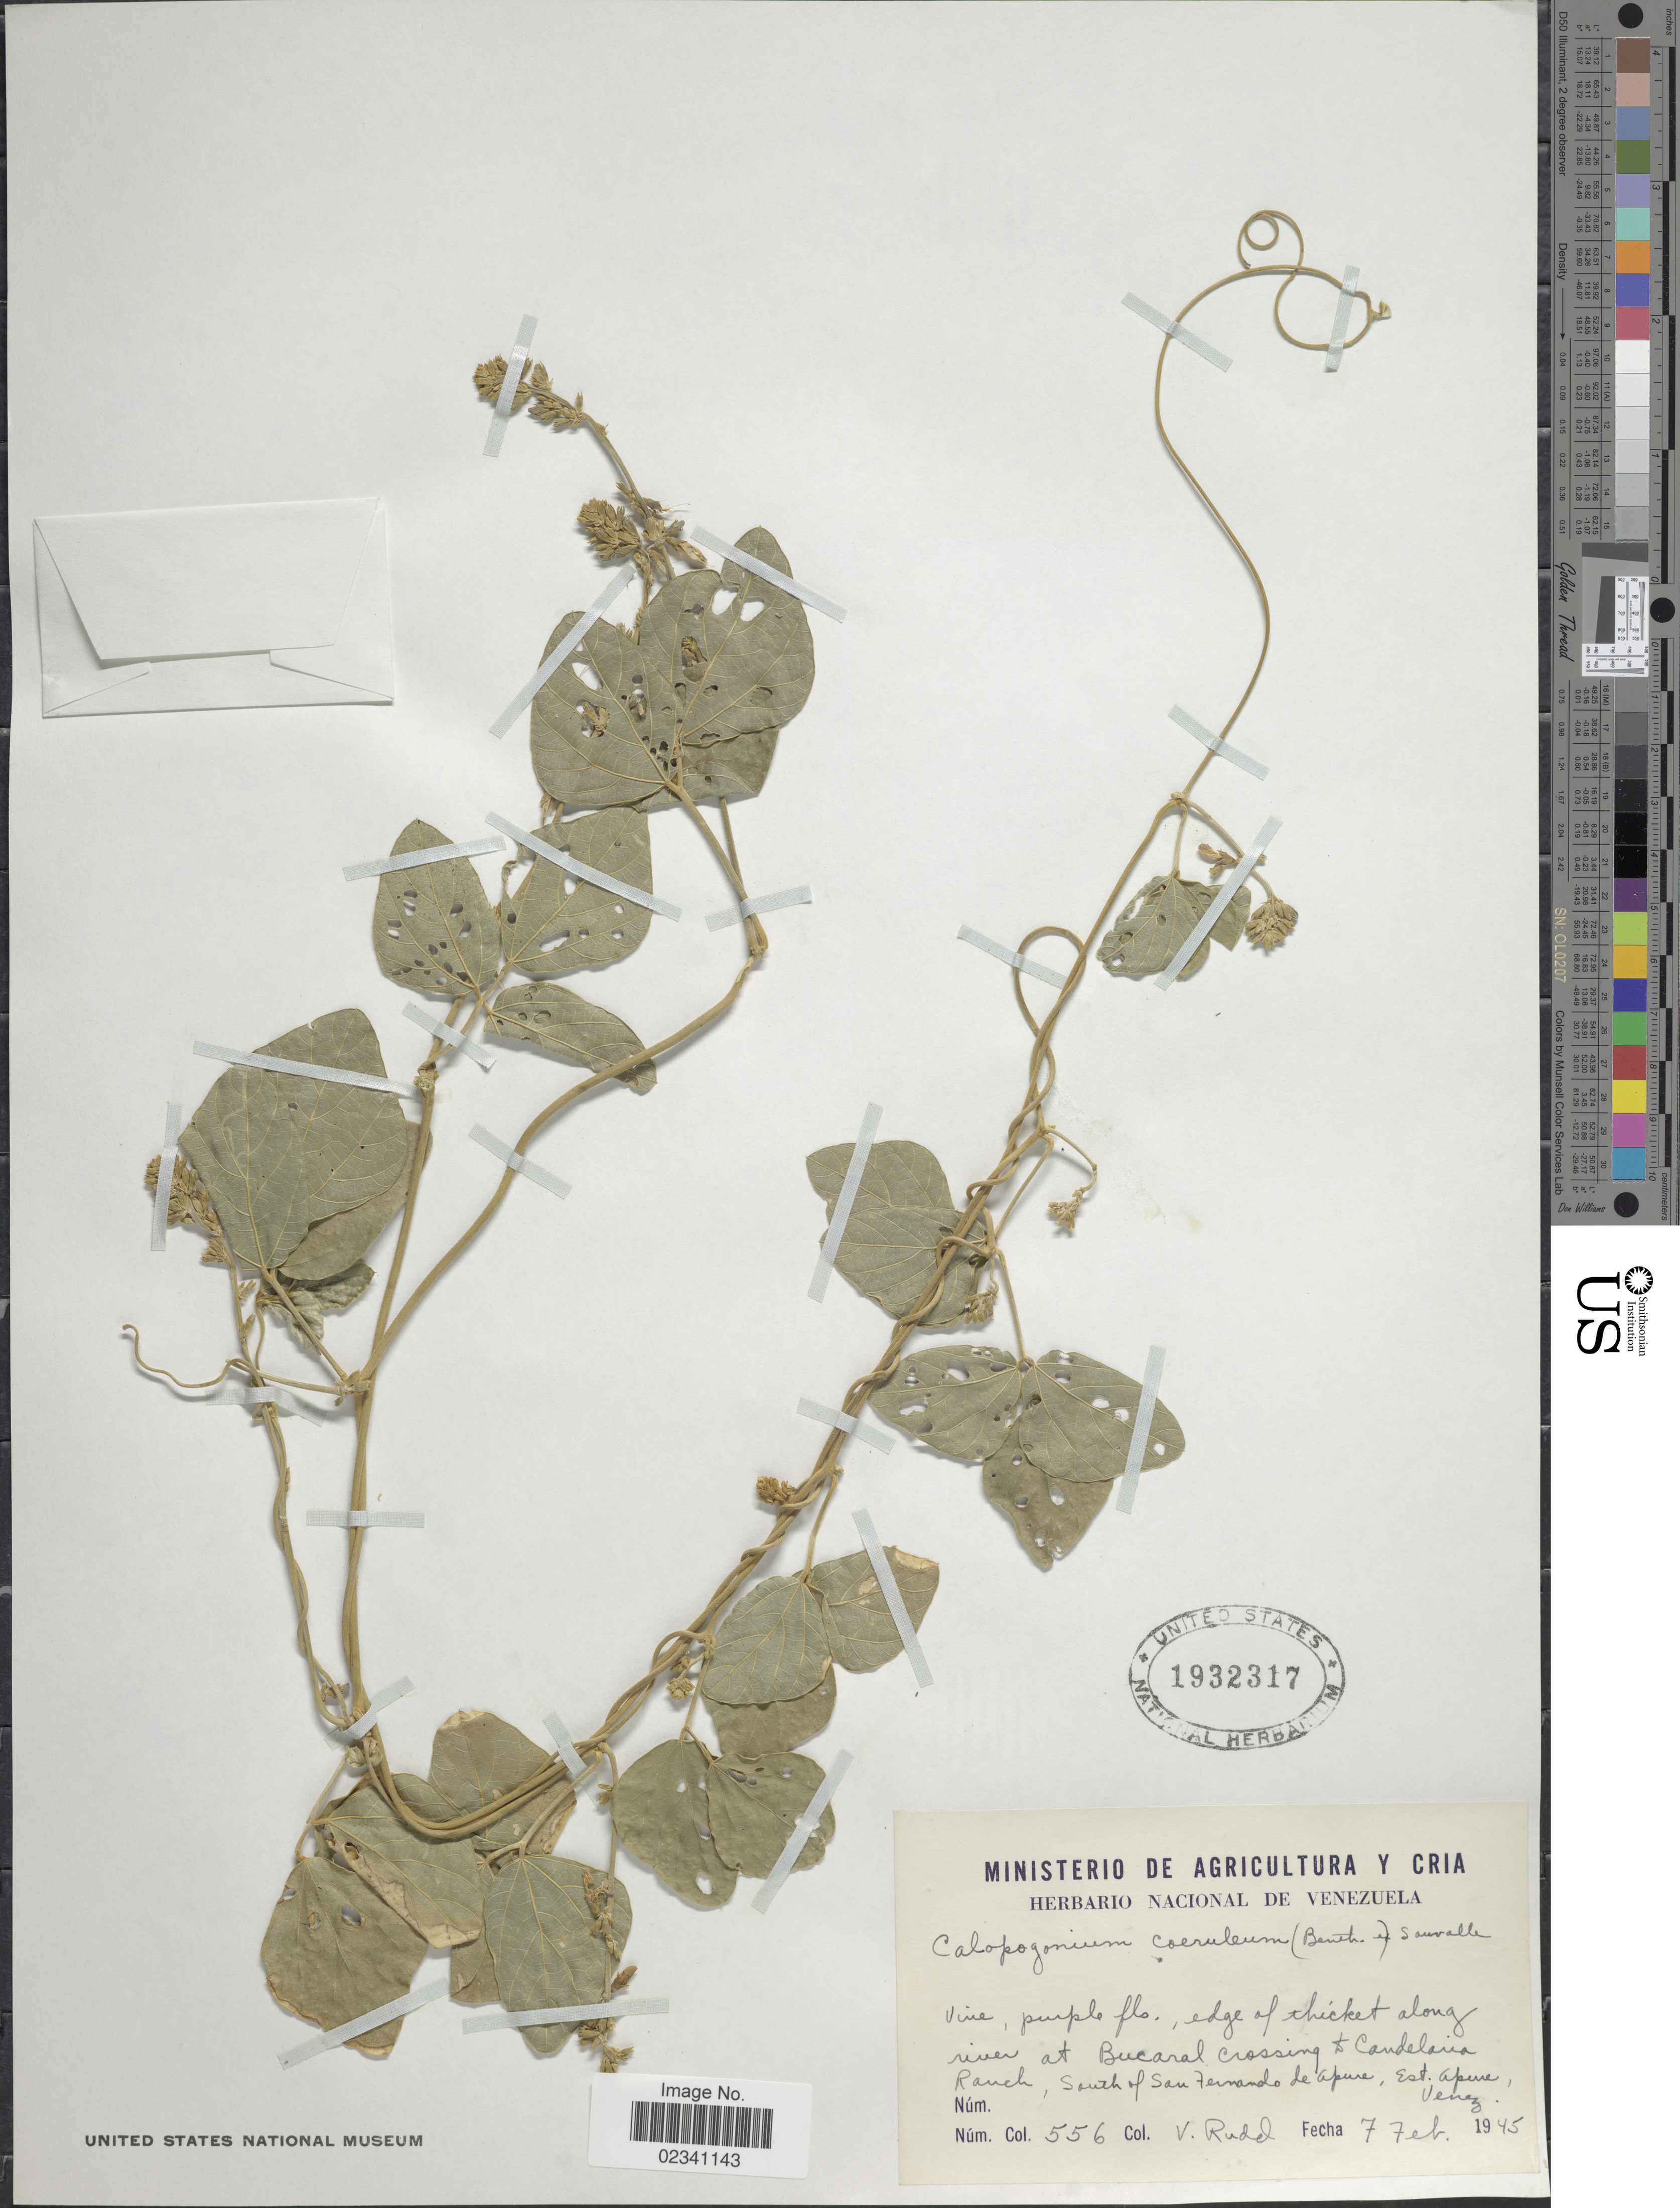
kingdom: Plantae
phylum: Tracheophyta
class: Magnoliopsida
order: Fabales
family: Fabaceae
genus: Calopogonium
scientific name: Calopogonium caeruleum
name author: (Benth.) C. Wright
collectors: V. Rudd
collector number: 556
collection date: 1945-02-07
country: Venezuela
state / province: Apure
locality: Edge of thicket along river Bucaral crossing & Candelaina Ranch, South of San Fernando de Apure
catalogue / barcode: US 1932317